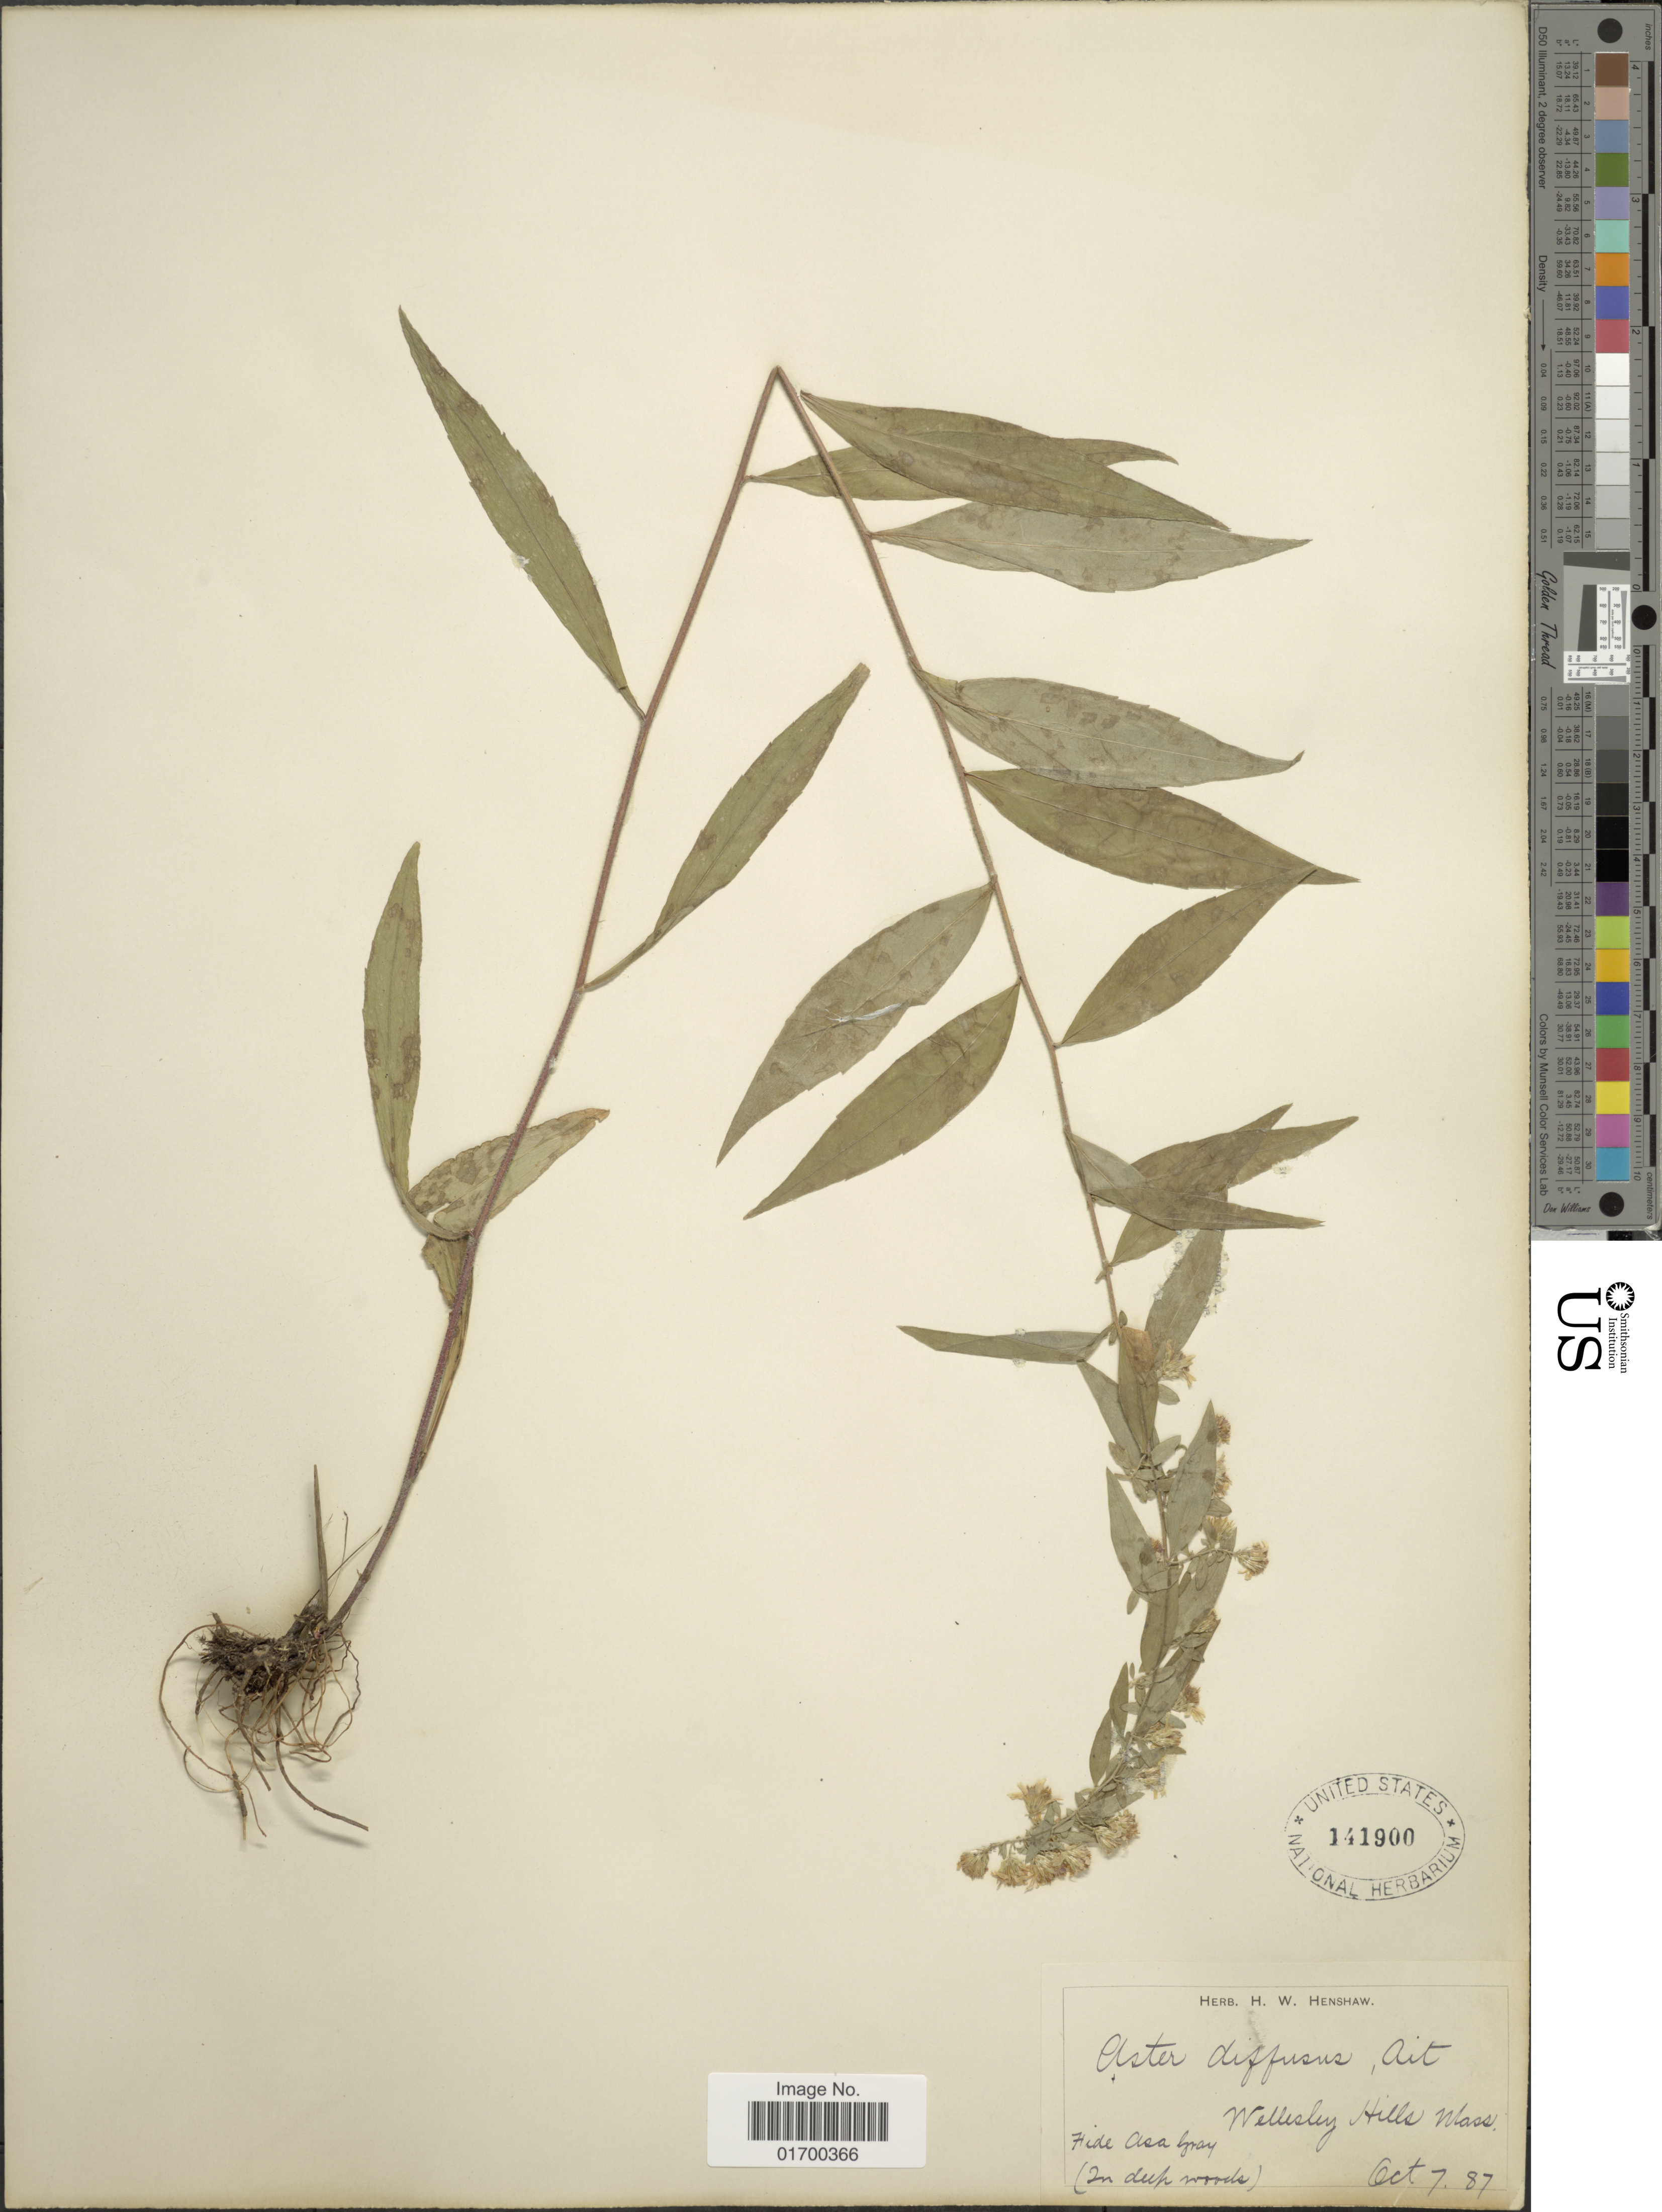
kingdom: Plantae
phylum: Tracheophyta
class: Magnoliopsida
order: Asterales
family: Asteraceae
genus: Symphyotrichum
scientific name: Symphyotrichum lateriflorum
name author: (L.) Á. Löve & D. Löve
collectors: fide A. Gray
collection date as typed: Transcribed d/m/y: 7/10/87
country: United States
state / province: Massachusetts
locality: Wellesley Hills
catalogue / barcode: US 141900